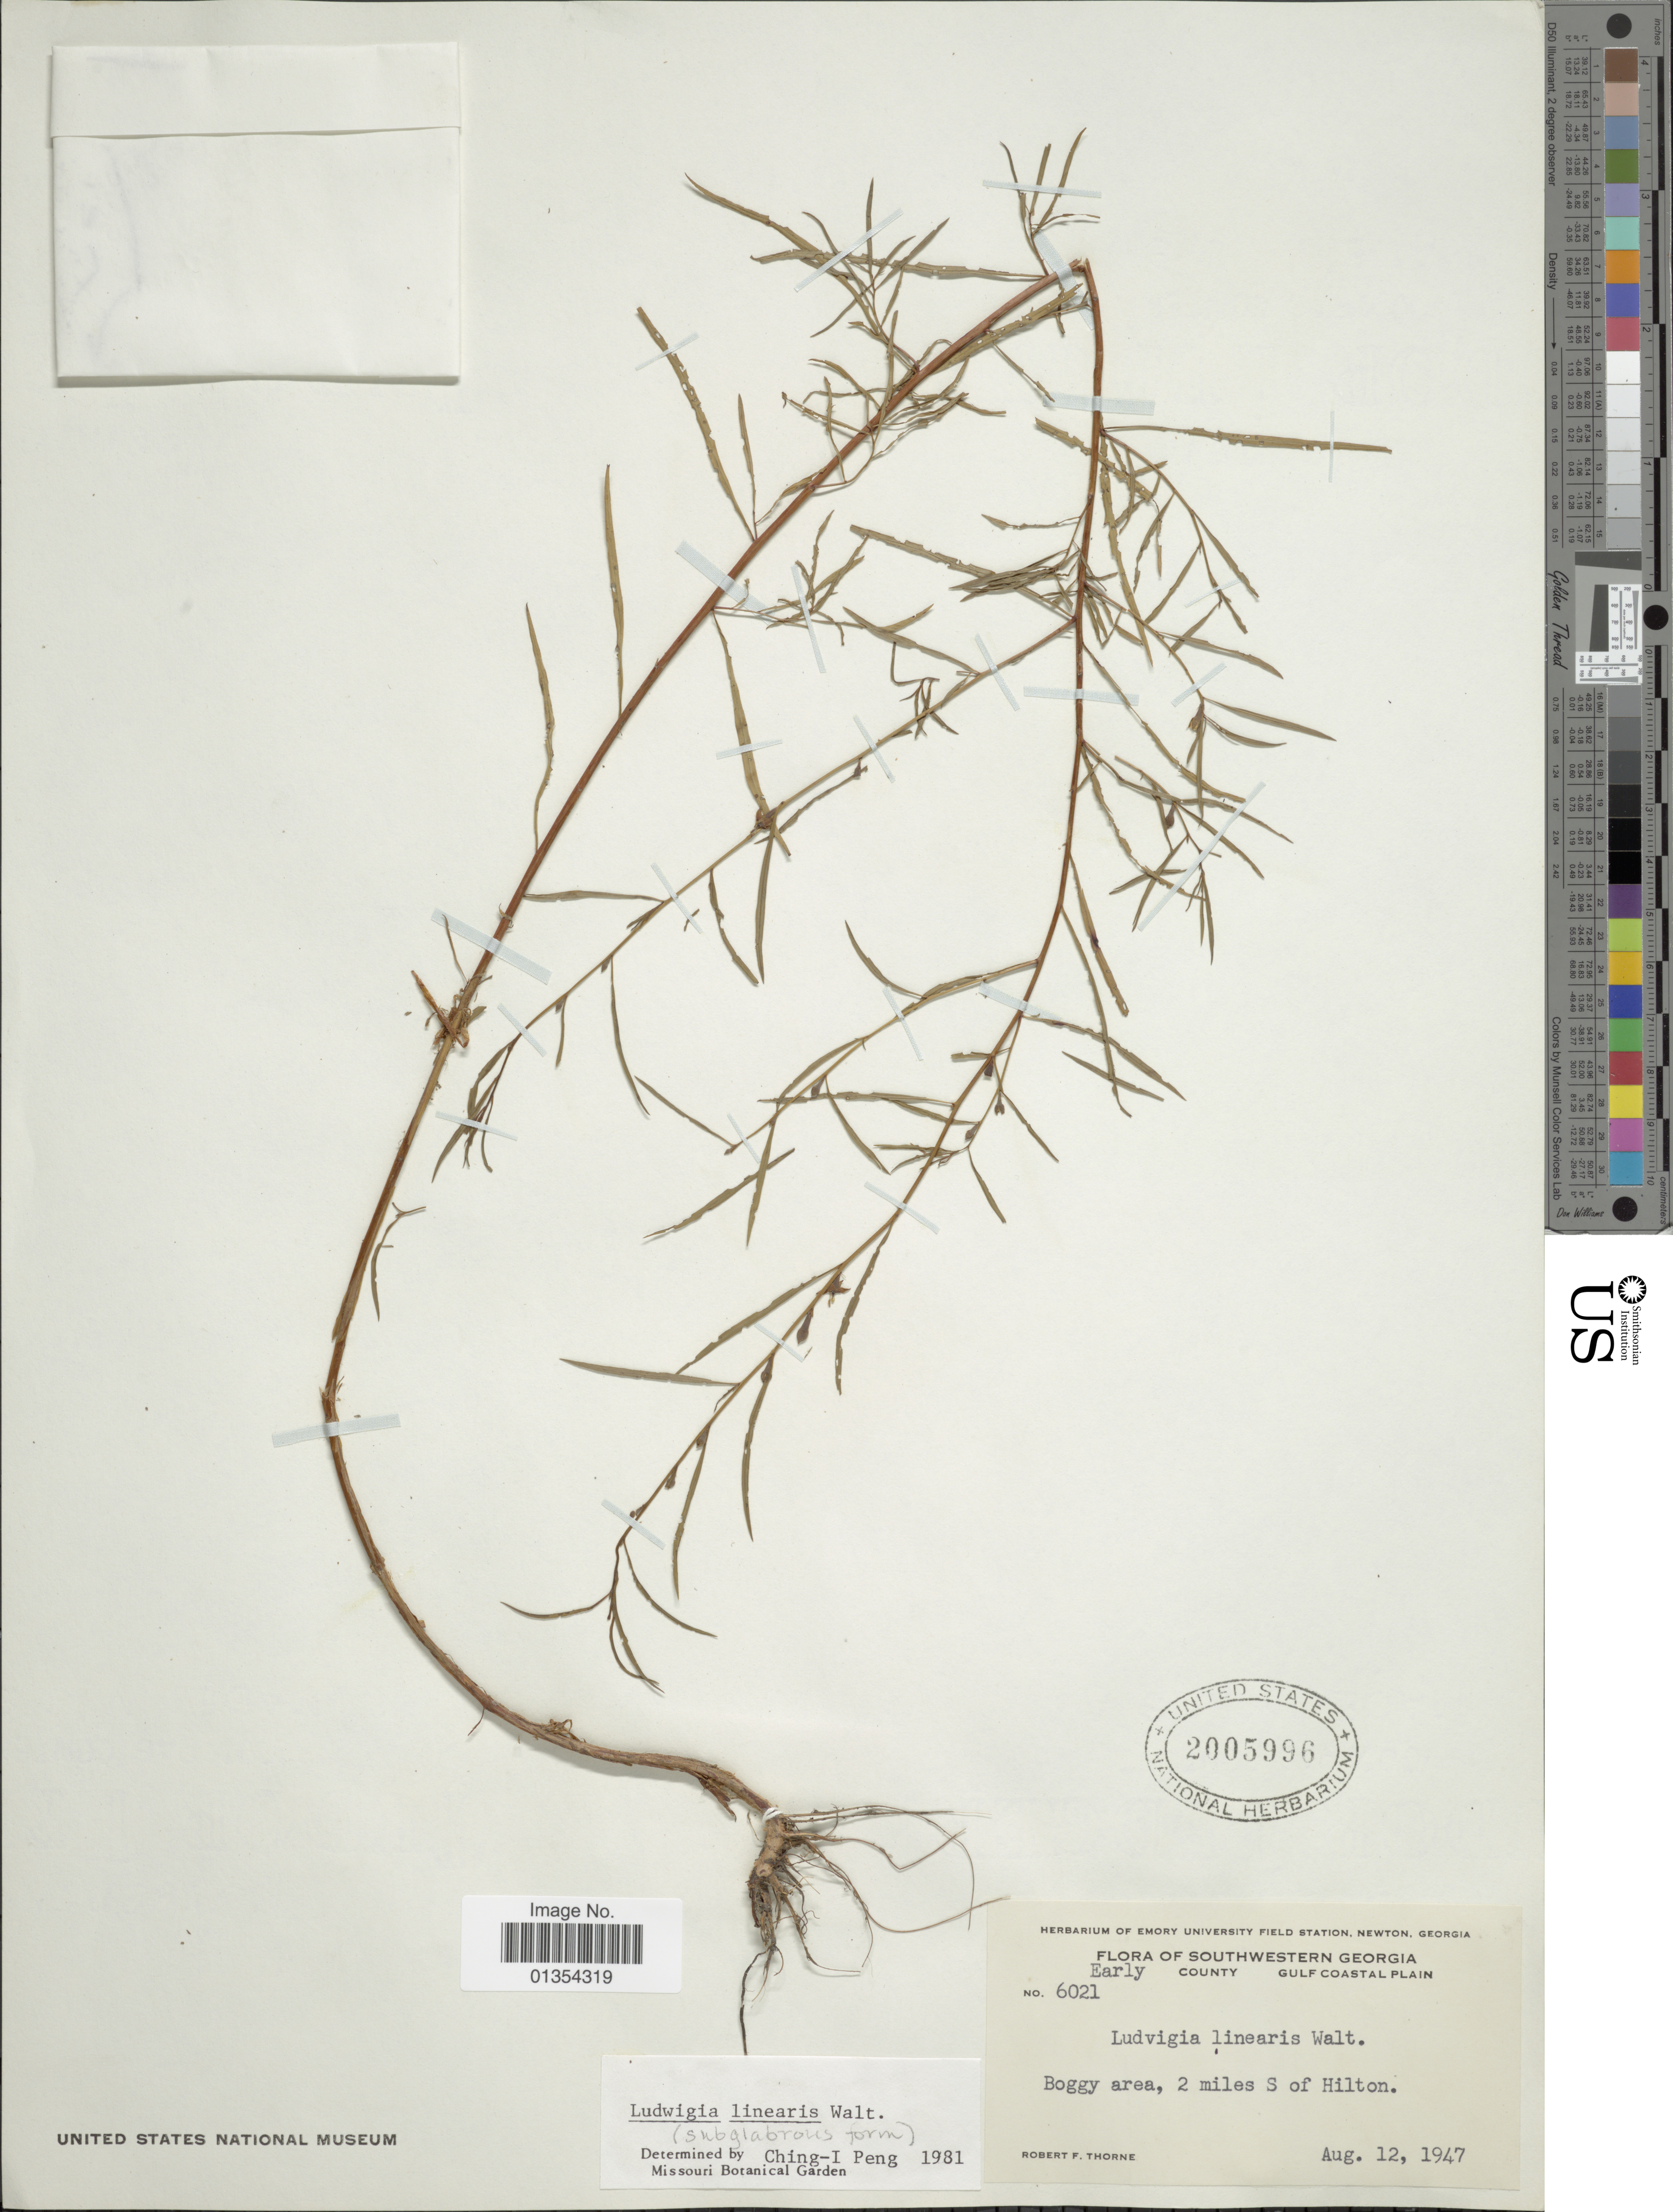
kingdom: Plantae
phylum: Tracheophyta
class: Magnoliopsida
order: Myrtales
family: Onagraceae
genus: Ludwigia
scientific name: Ludwigia linearis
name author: Walter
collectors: R. F. Thorne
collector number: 6021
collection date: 1947-08-12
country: United States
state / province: Georgia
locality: Southwestern Georgia, Early county Gulf coastal plain, 2 miles S of Hilton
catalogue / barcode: US 2005996